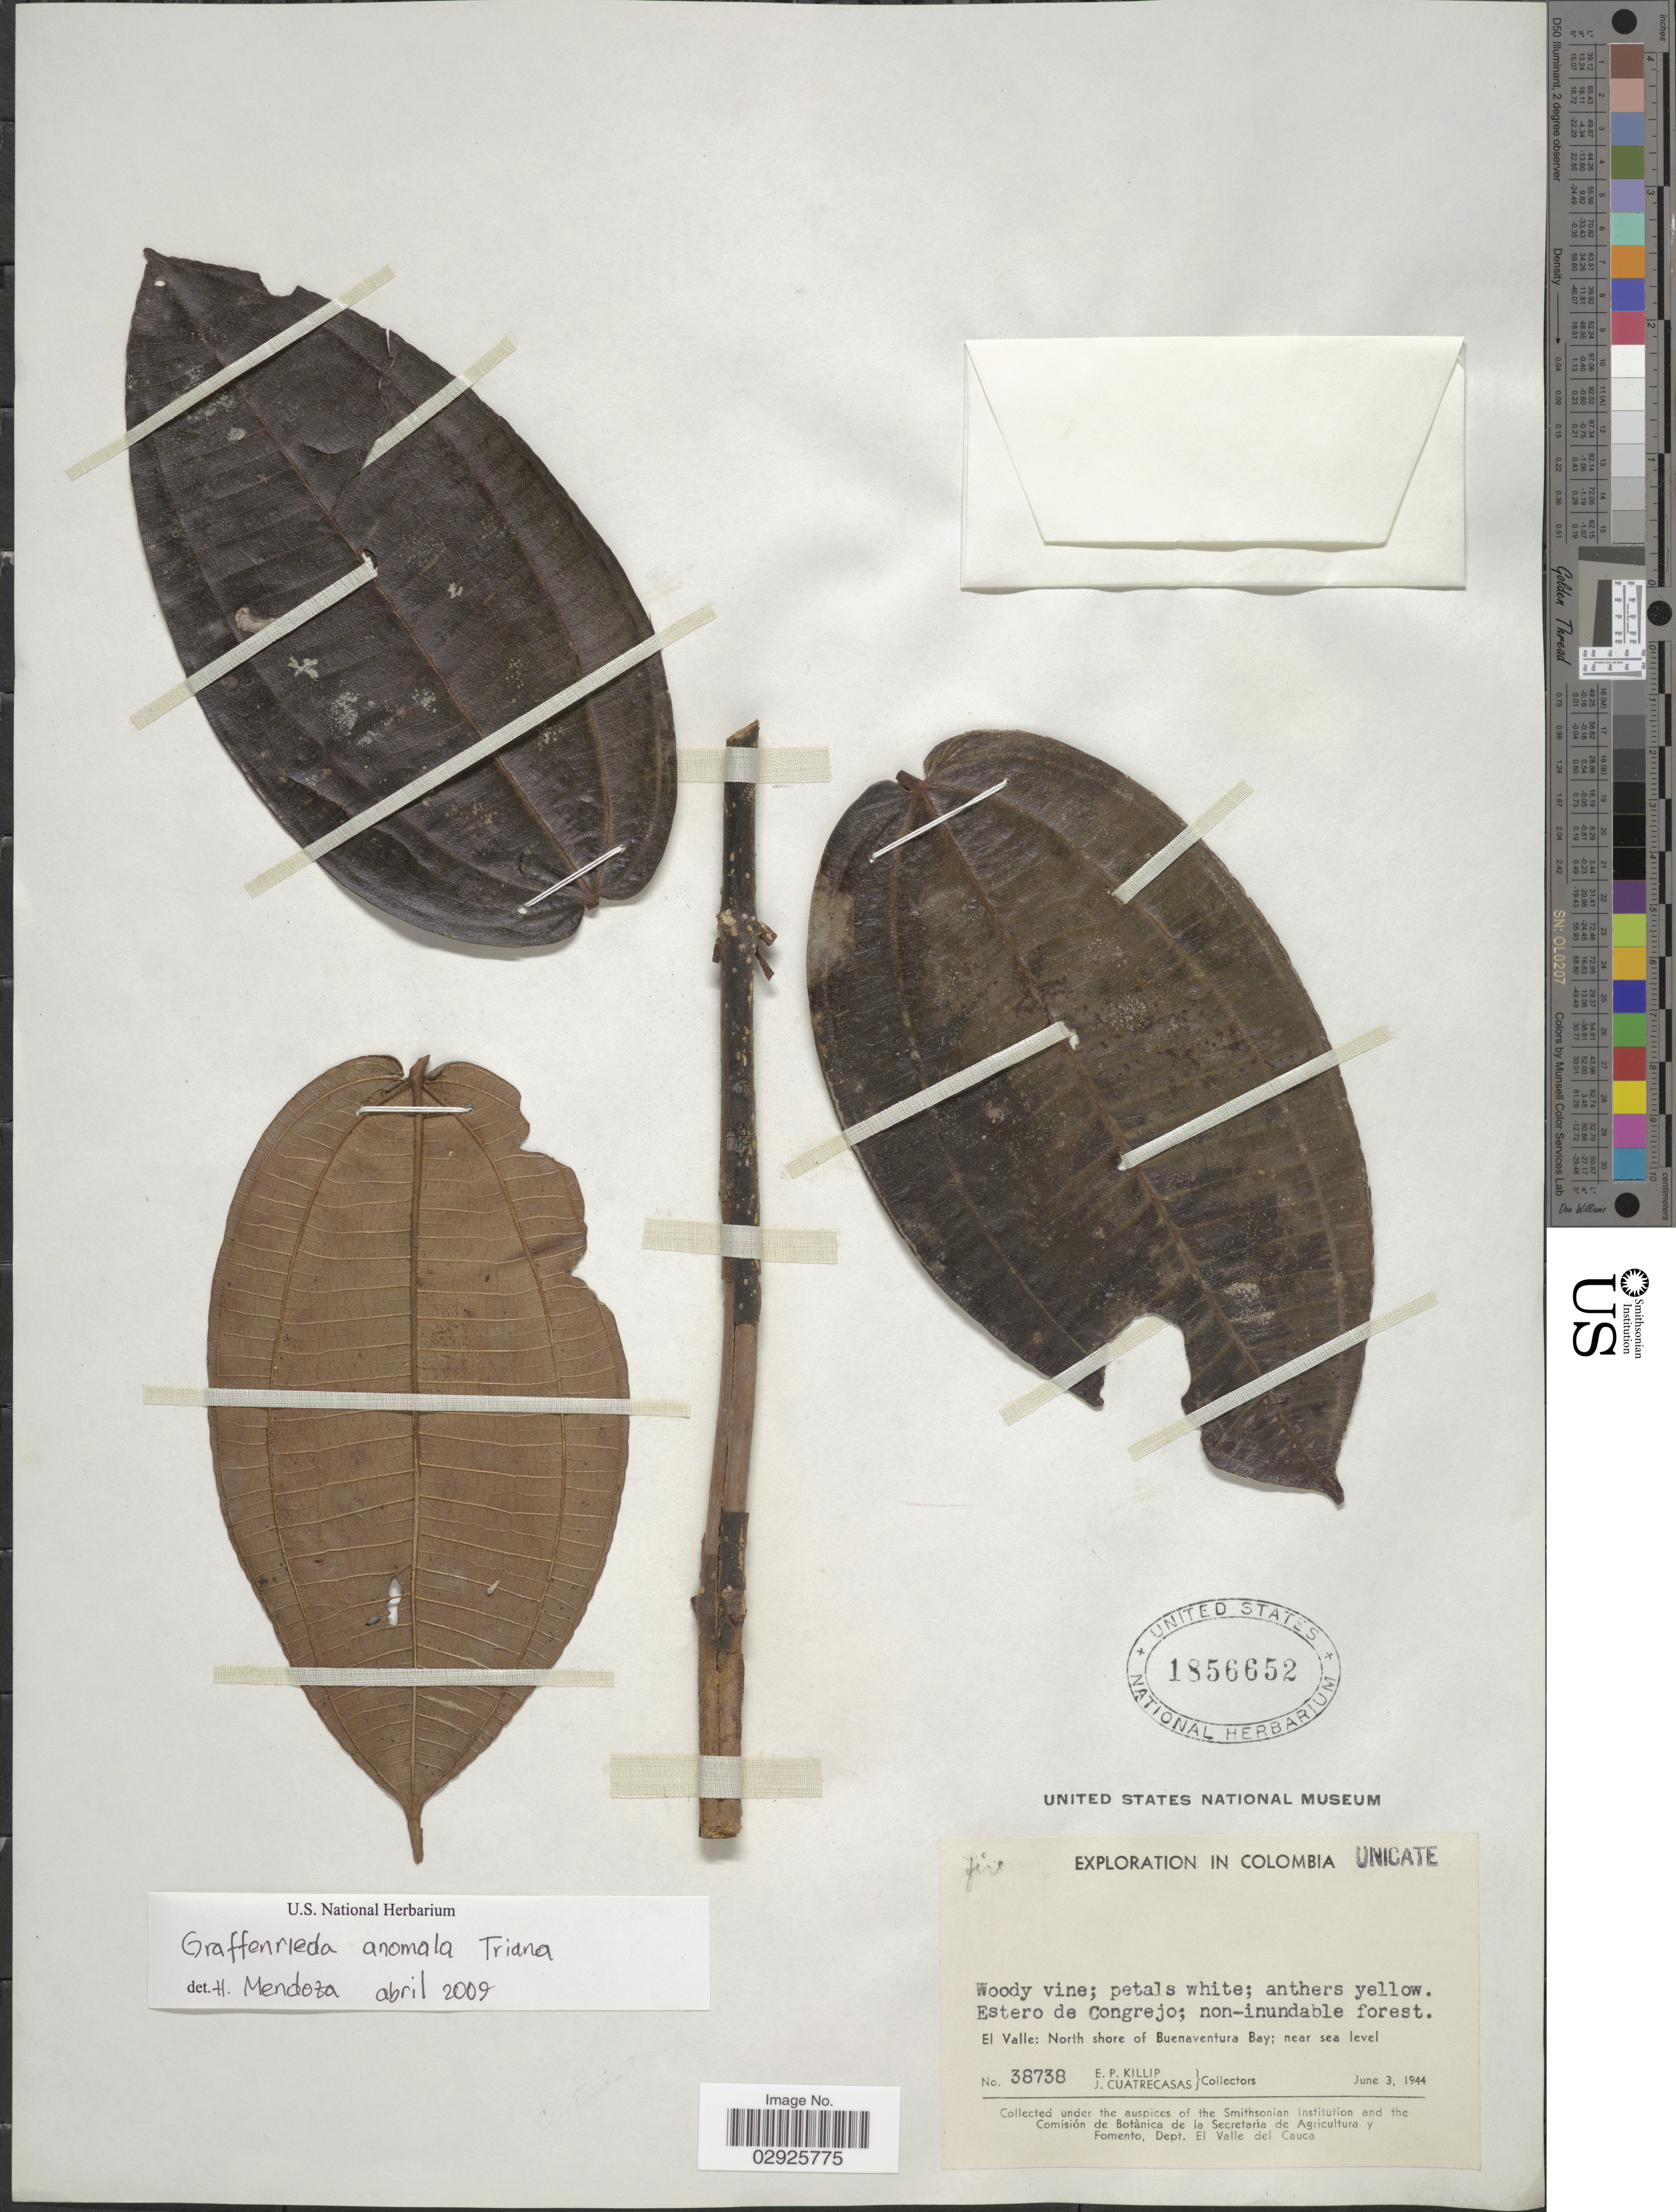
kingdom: Plantae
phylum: Tracheophyta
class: Magnoliopsida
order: Myrtales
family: Melastomataceae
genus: Graffenrieda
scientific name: Graffenrieda anomala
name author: Triana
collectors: E. P. Killip & J. Cuatrecasas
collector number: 38738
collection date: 1944-06-03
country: Colombia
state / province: Valle del Cauca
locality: Estero de Congrejo. El Valle: North shore of Buenaventura Bay.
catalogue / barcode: US 1856652